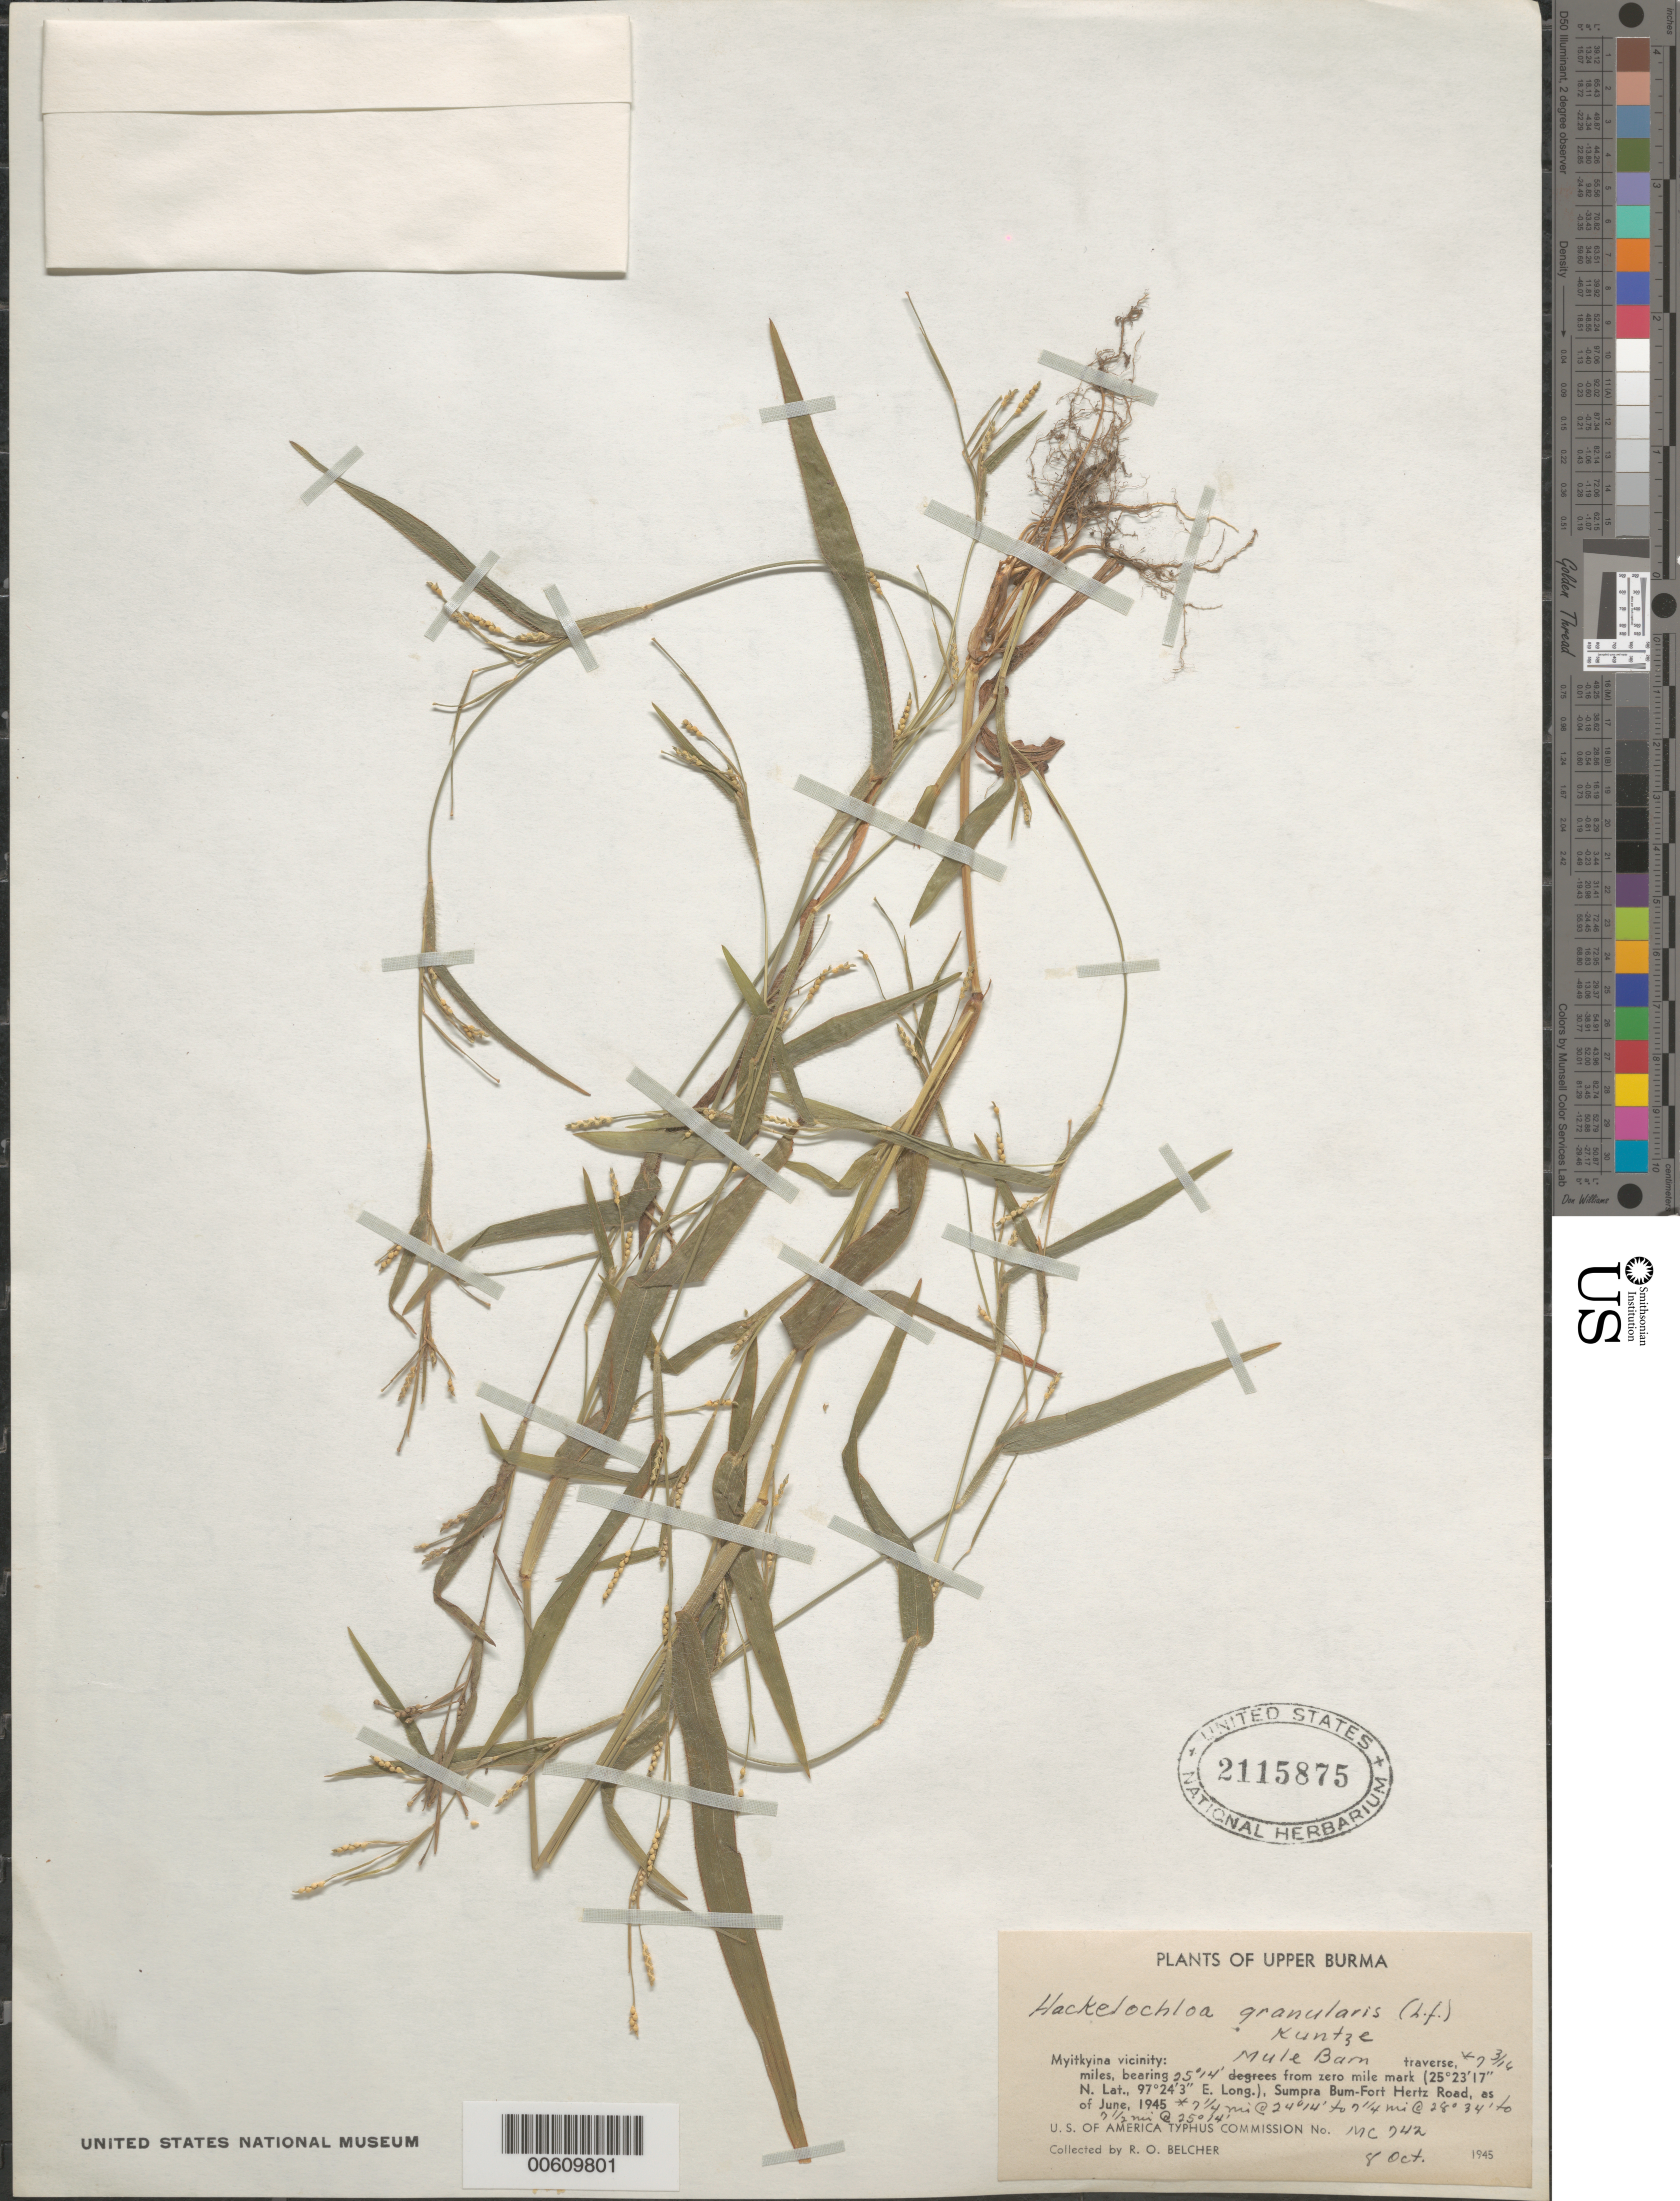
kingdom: Plantae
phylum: Tracheophyta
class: Liliopsida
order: Poales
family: Poaceae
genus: Hackelochloa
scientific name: Hackelochloa granularis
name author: (L.) Kuntze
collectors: R. Belcher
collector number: MC 742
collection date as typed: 08 Oct 1945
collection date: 1945-10-08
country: Myanmar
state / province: Kachin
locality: Myitkyina, Mule Barn, Sumpra Bum-Fort Hertz Road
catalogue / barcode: US 2115875